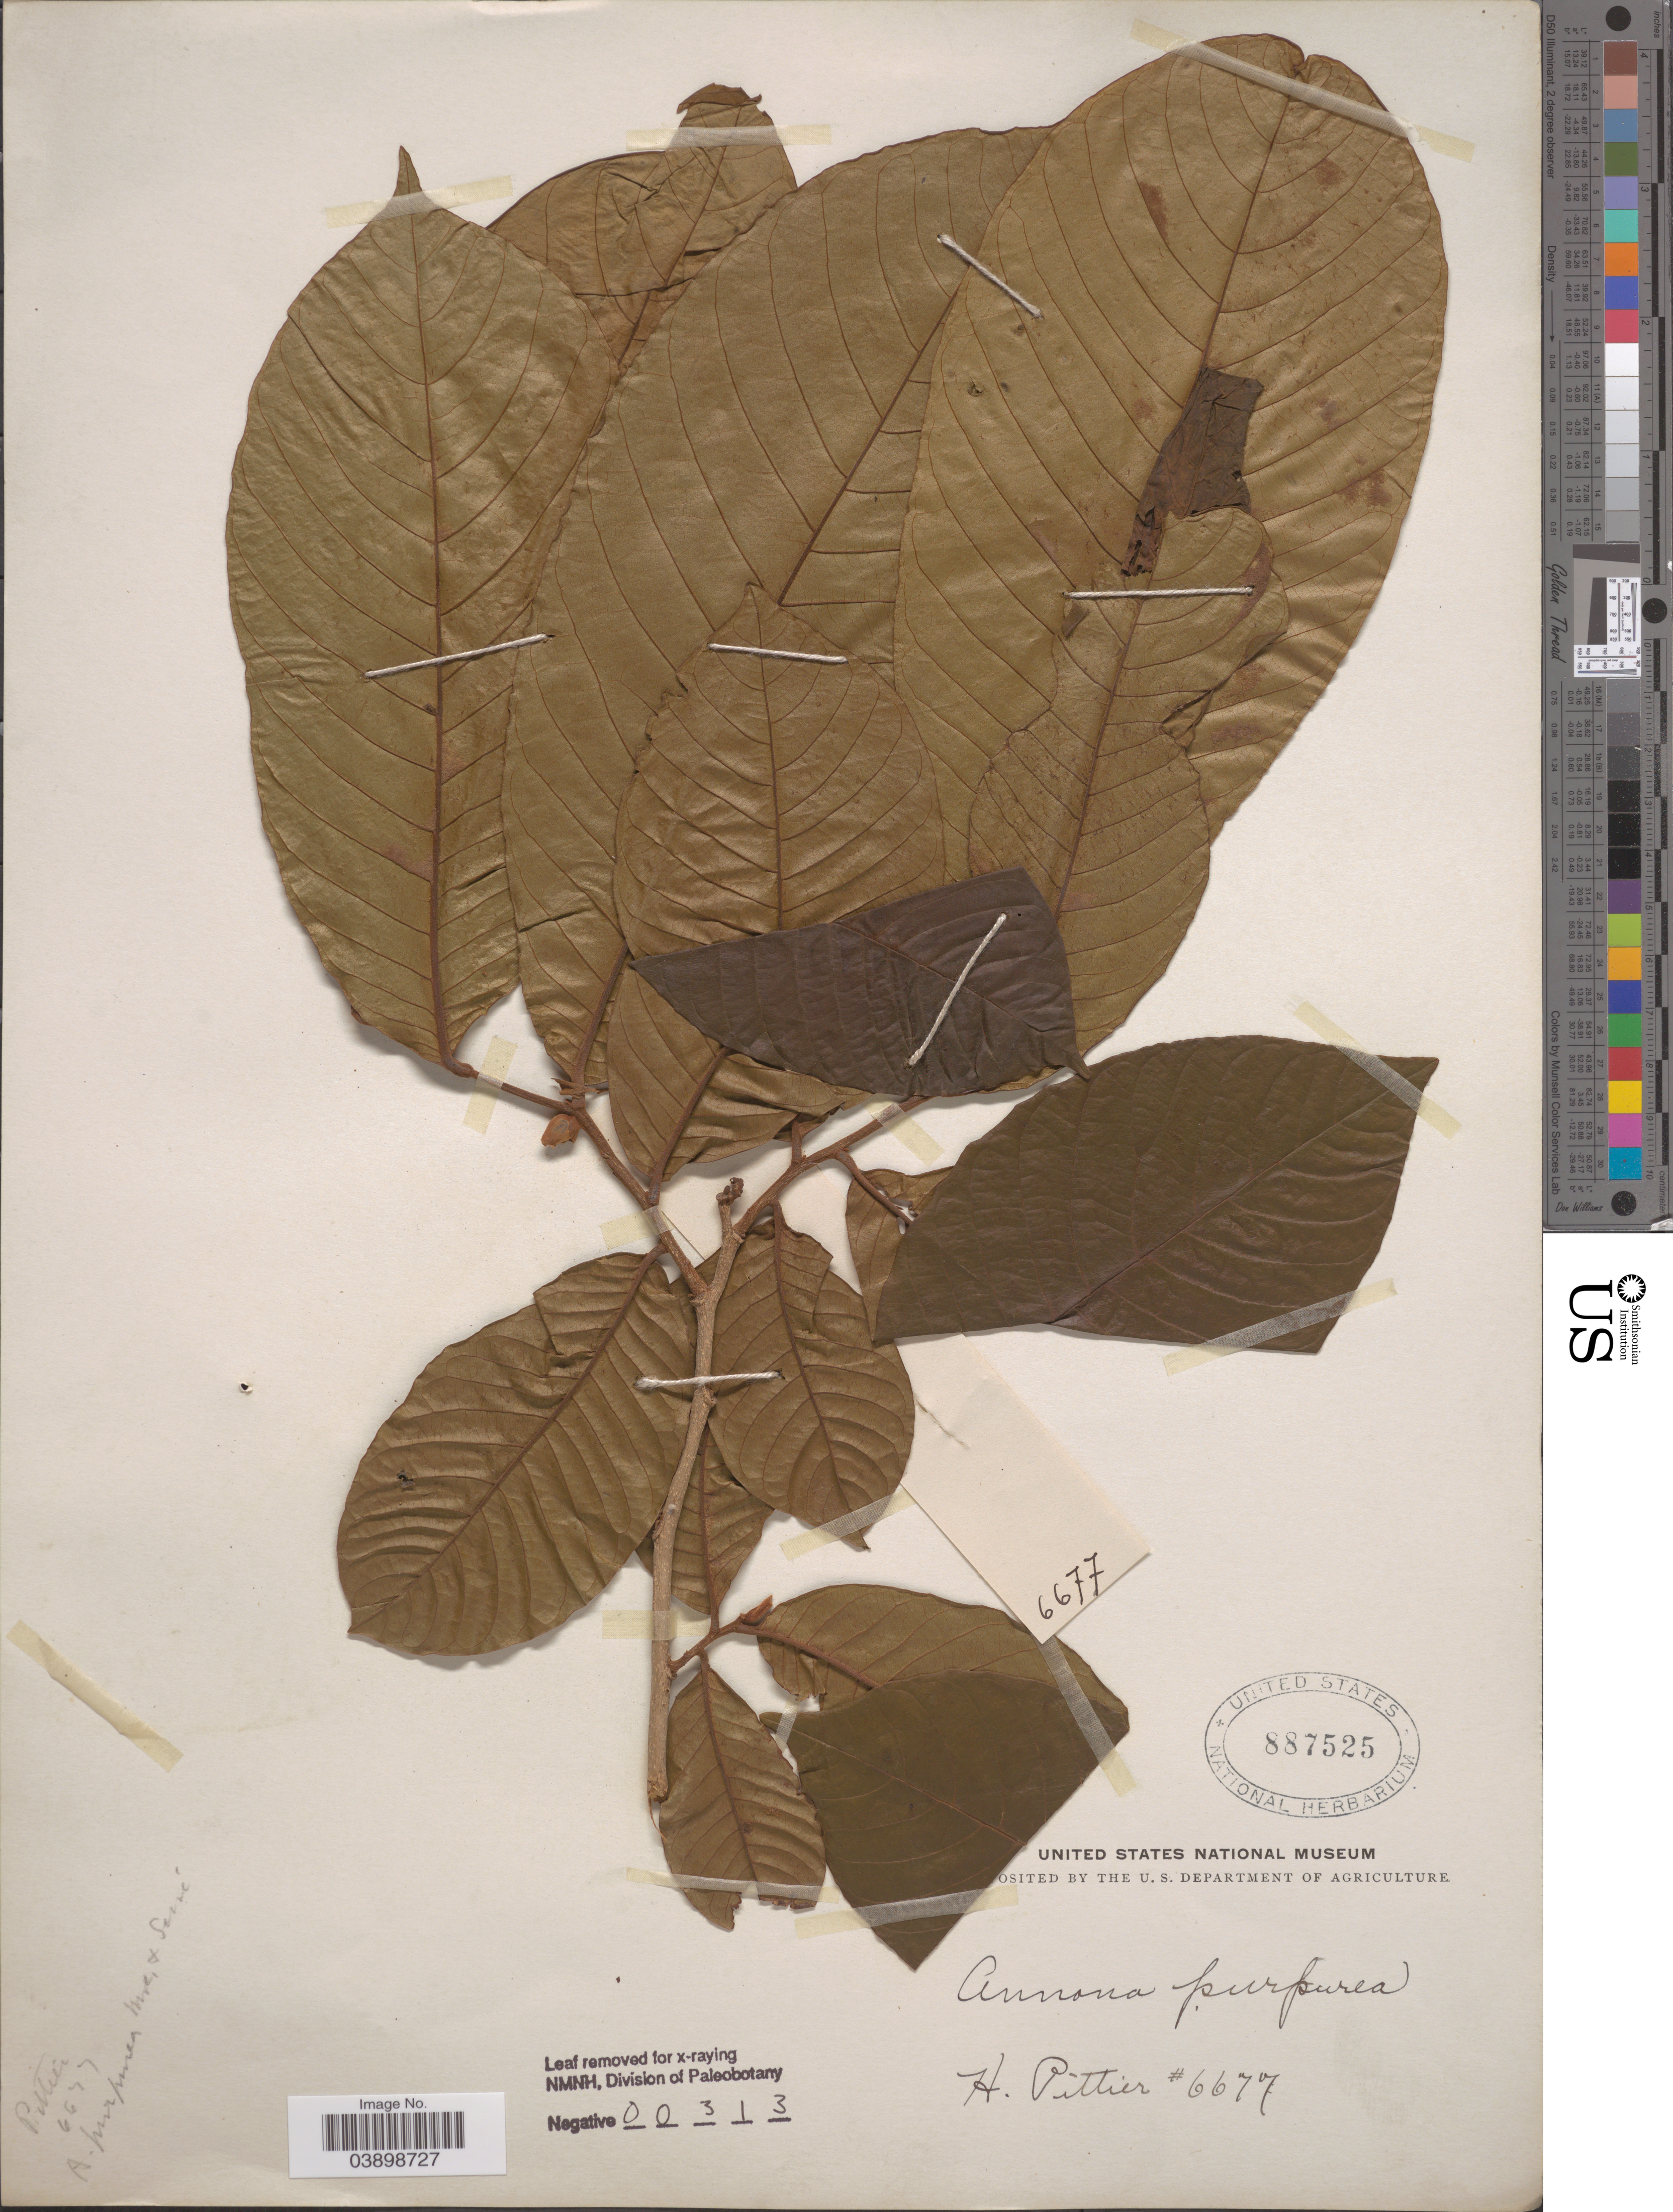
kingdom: Plantae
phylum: Tracheophyta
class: Magnoliopsida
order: Magnoliales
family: Annonaceae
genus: Annona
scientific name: Annona purpurea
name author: Moc. & Sessé ex Dunal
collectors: H. F. Pittier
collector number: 6677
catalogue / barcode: US 887525